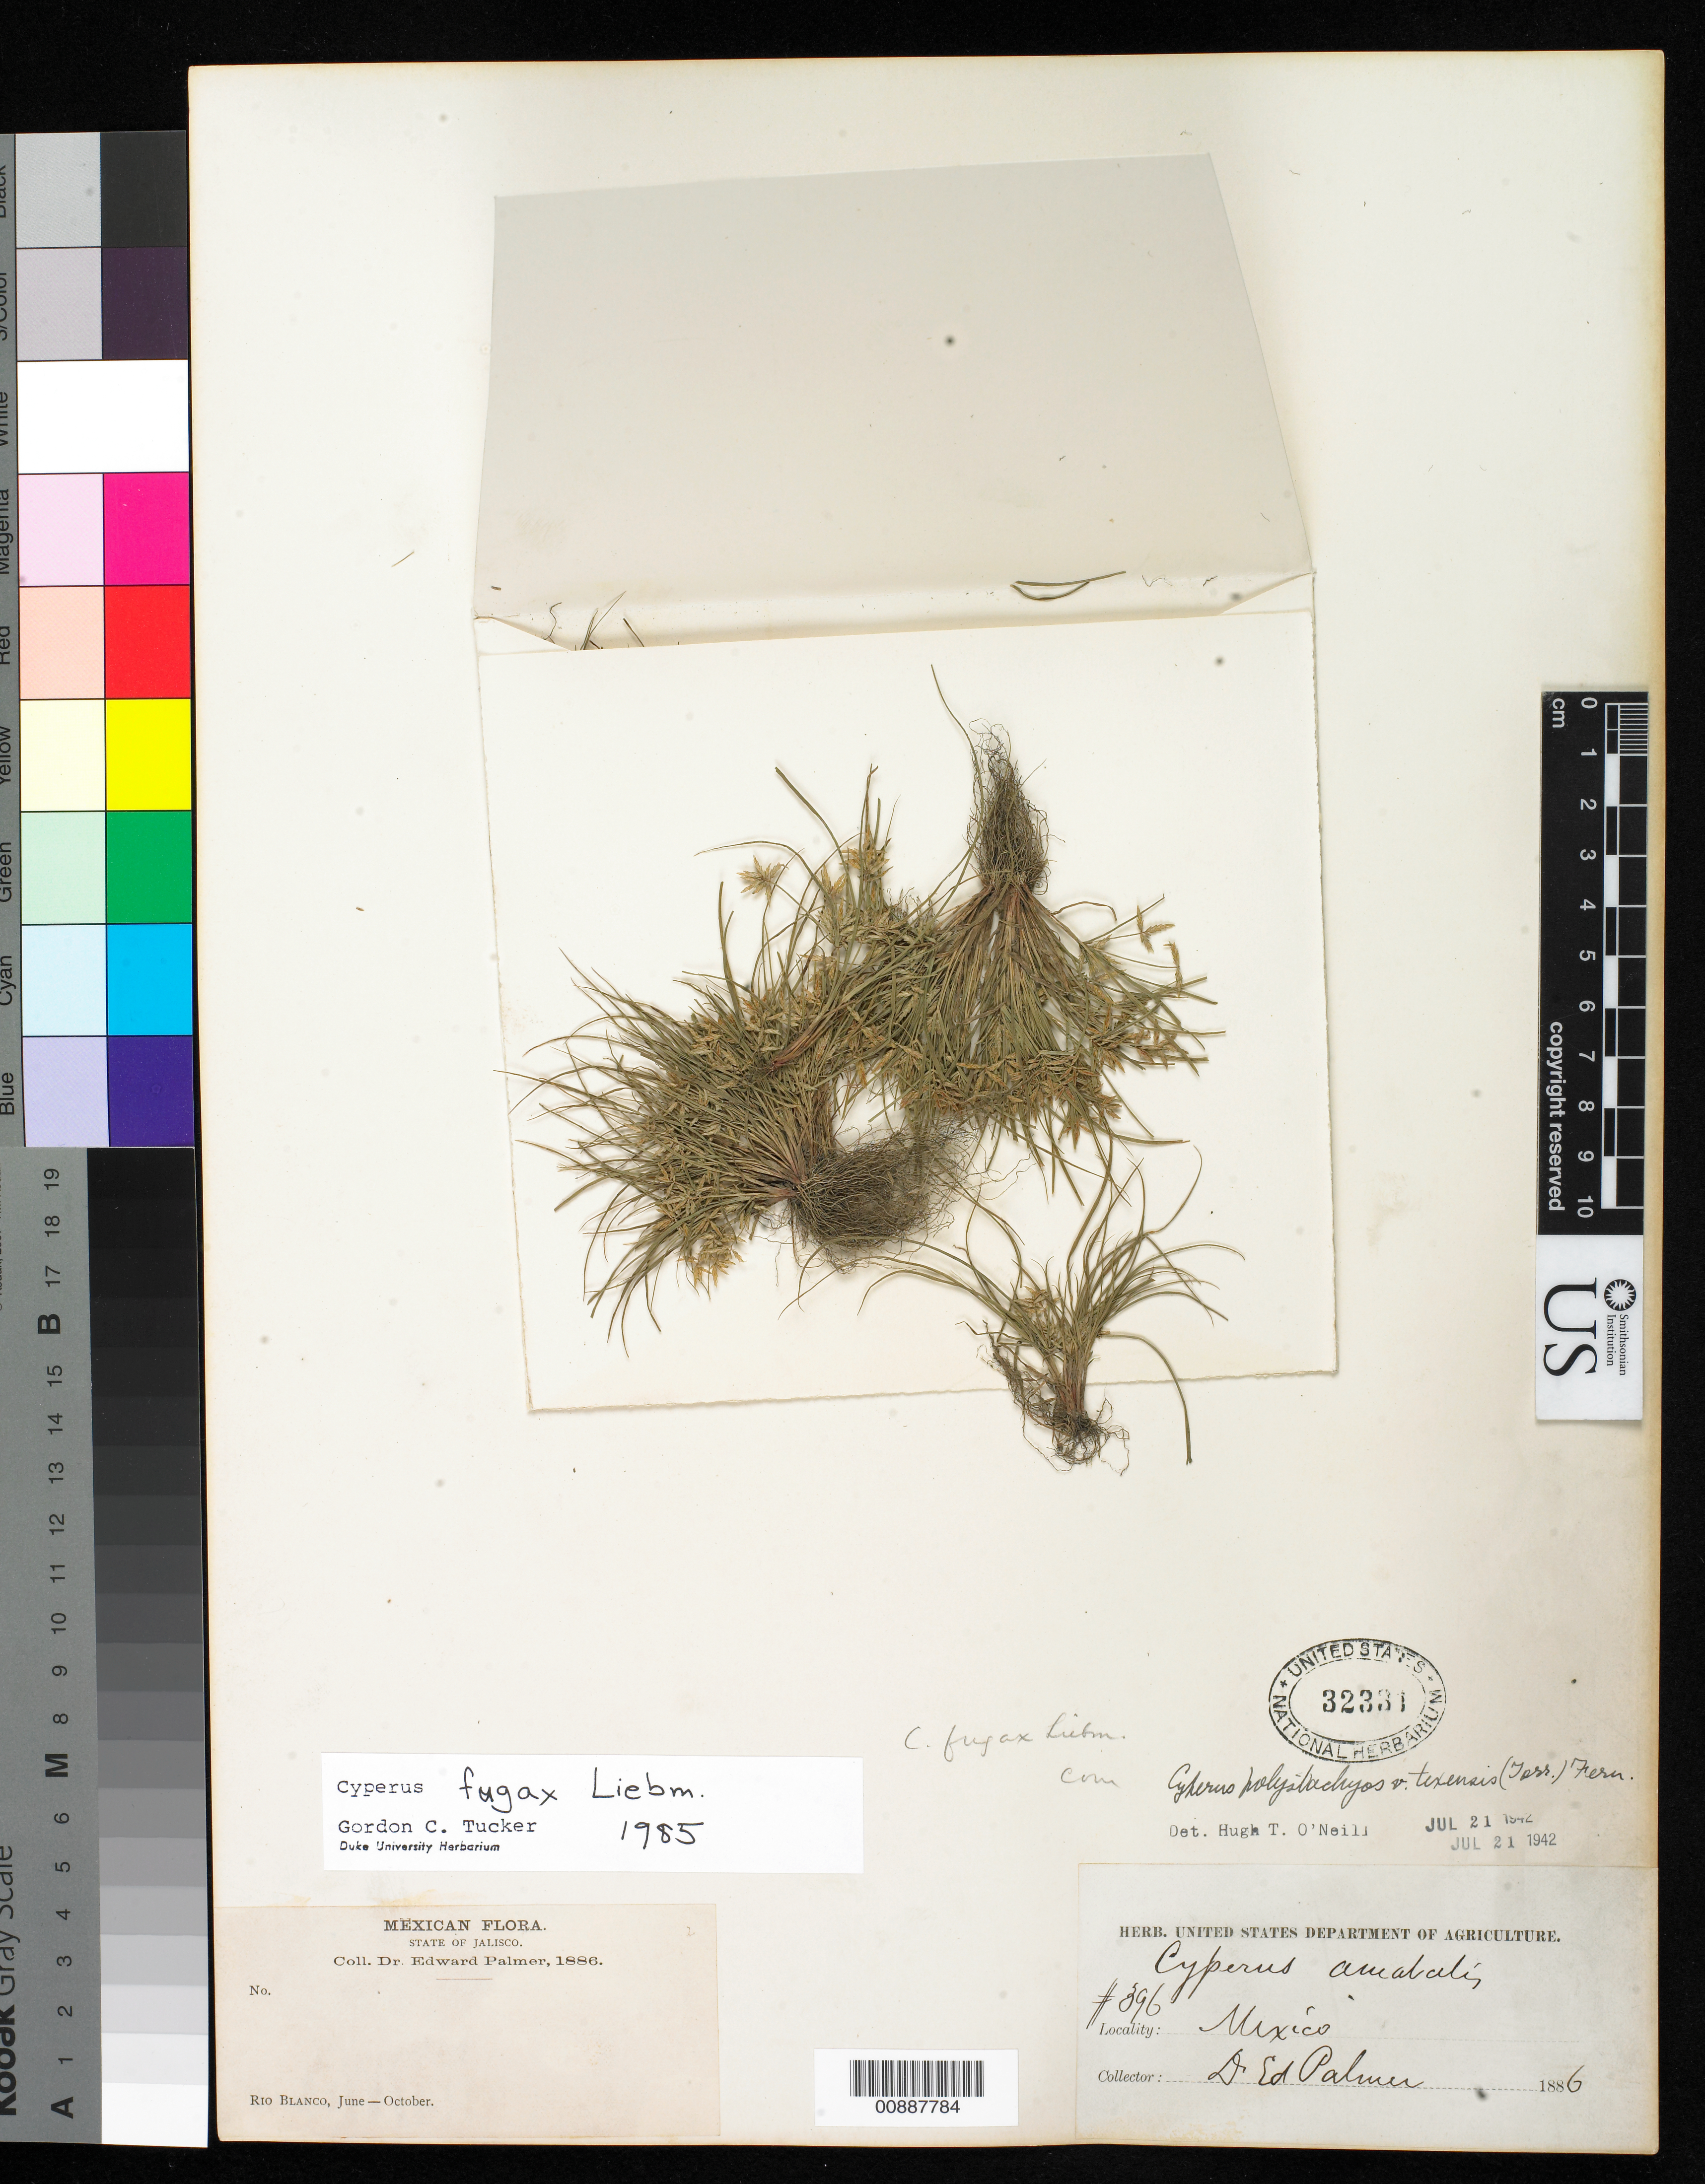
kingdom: Plantae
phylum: Tracheophyta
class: Liliopsida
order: Poales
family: Cyperaceae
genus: Cyperus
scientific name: Cyperus fugax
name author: Liebm.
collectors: E. Palmer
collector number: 396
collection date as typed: Jun 1886 to -- Oct 1886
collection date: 1886-06/1886-10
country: Mexico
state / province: Jalisco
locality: Rio Blanco, Jalisco.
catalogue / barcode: US 32331